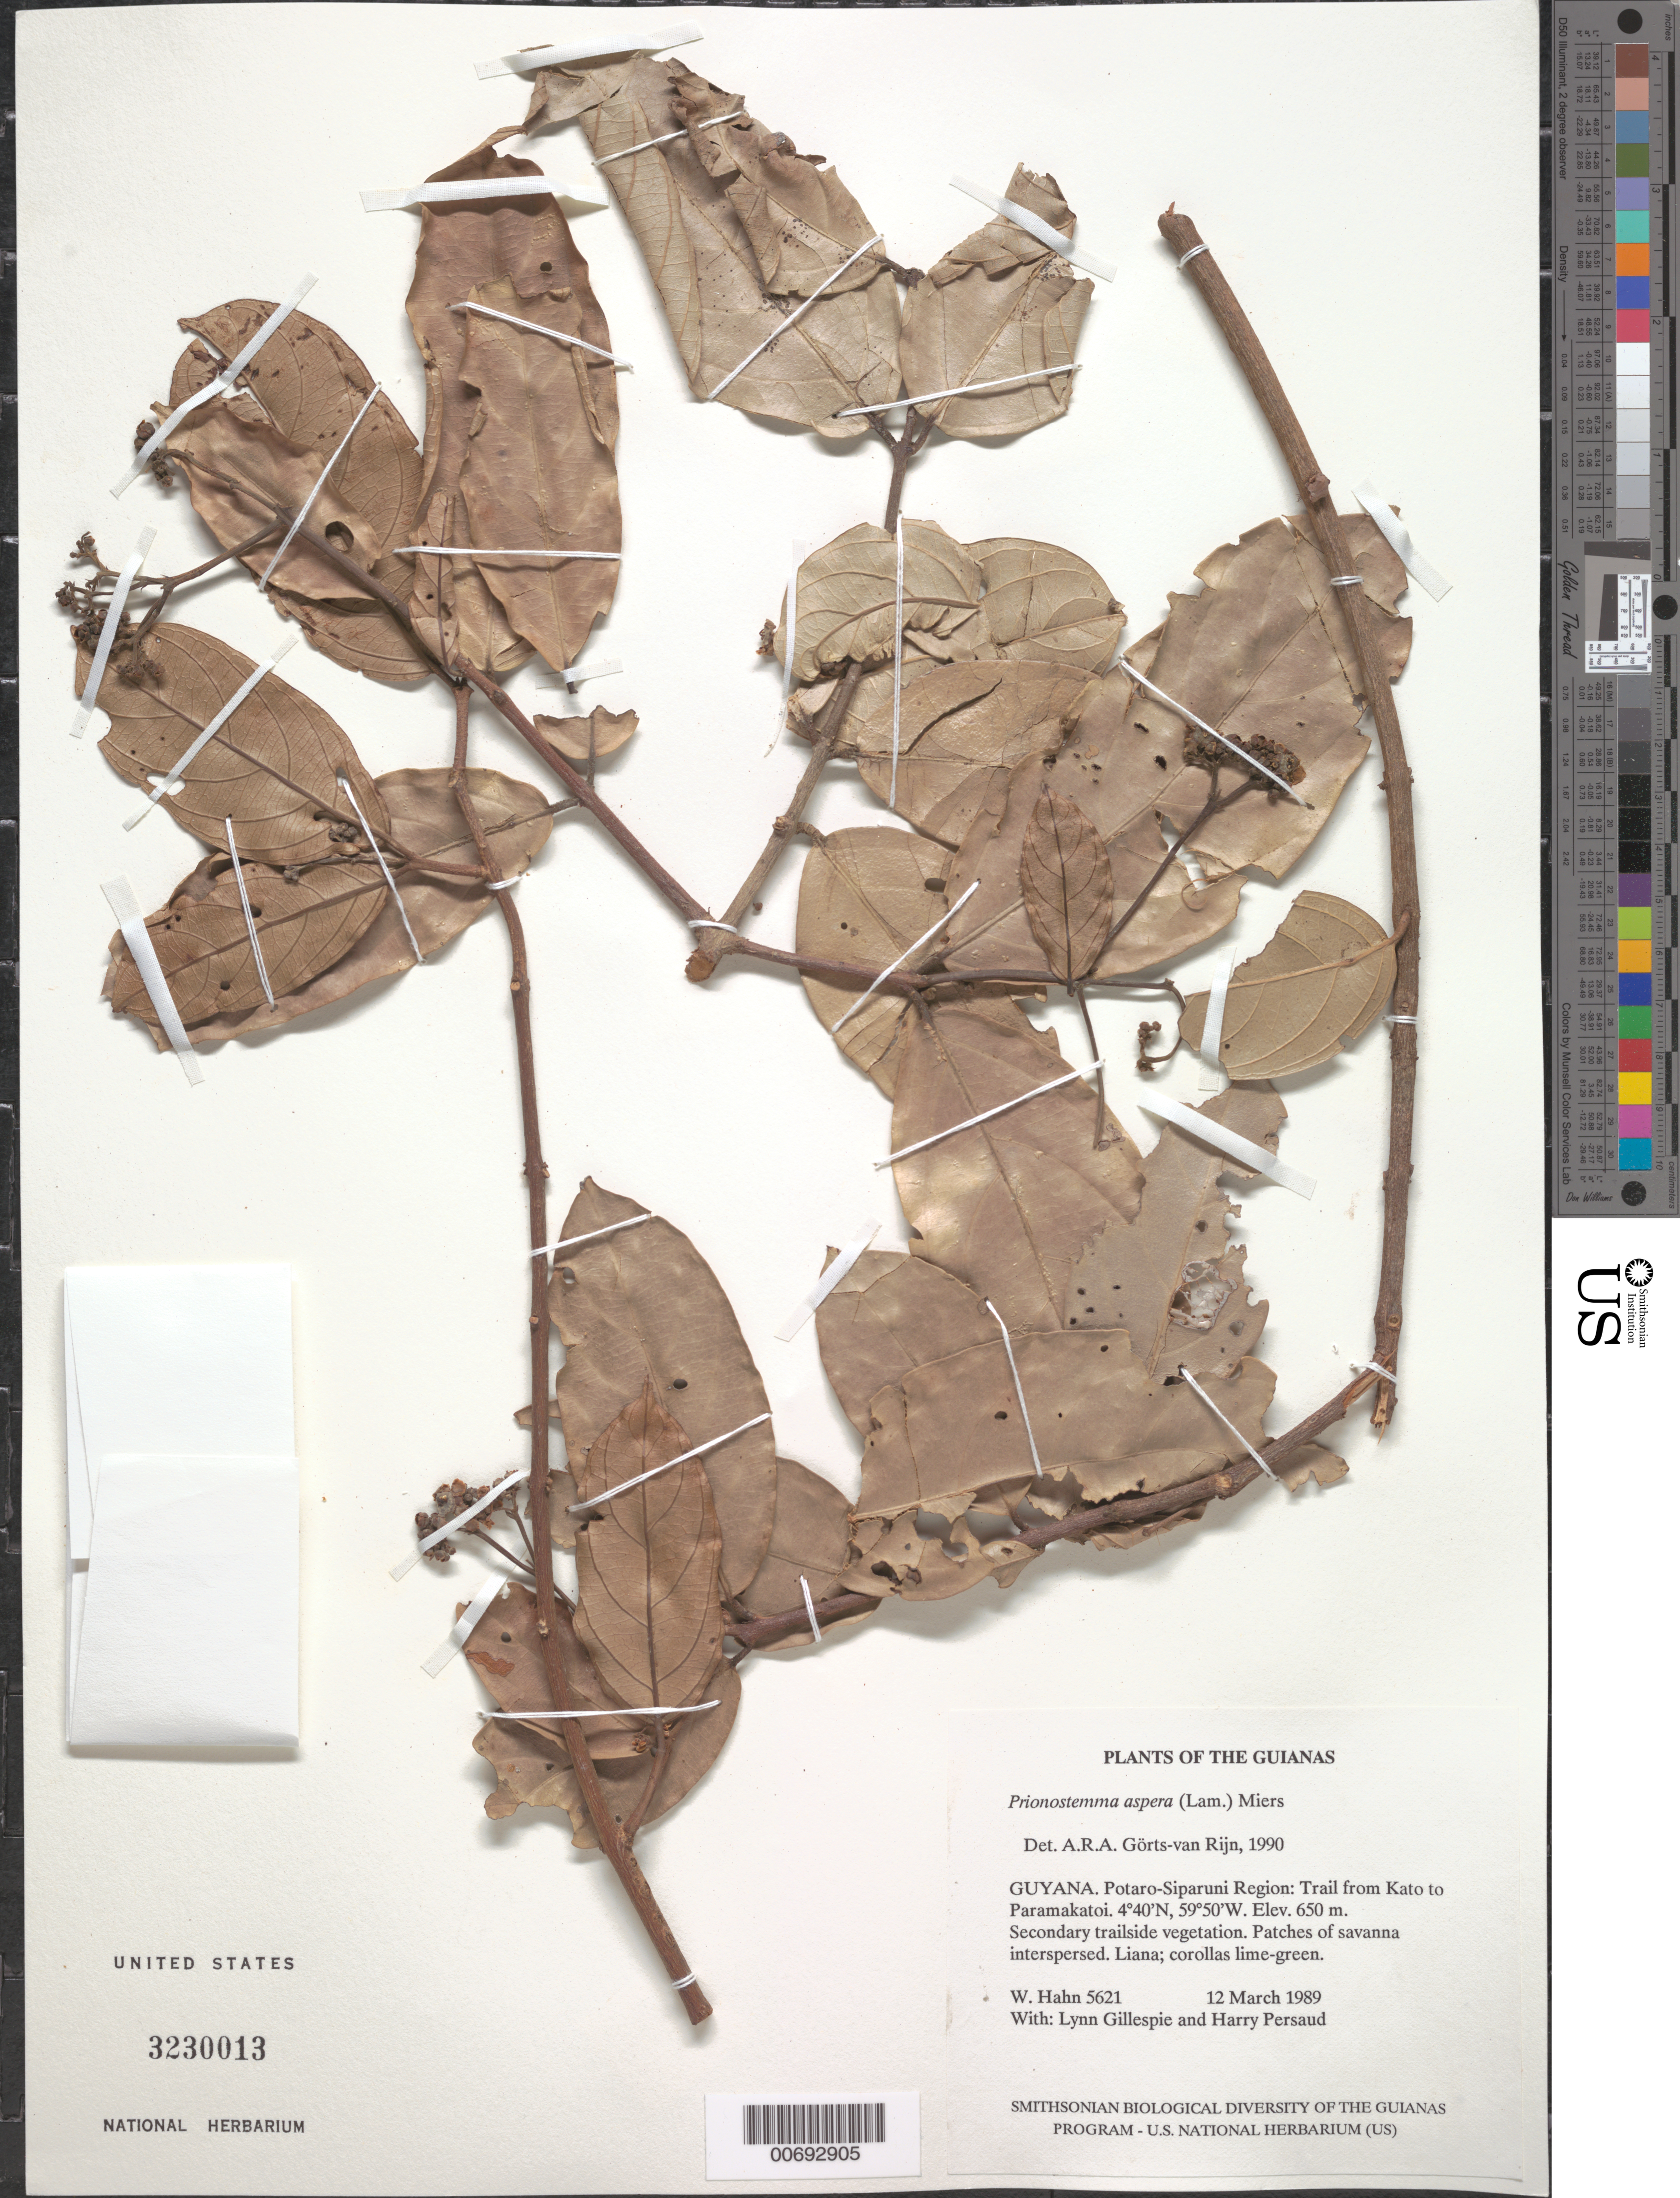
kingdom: Plantae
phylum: Tracheophyta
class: Magnoliopsida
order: Celastrales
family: Celastraceae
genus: Prionostemma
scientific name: Prionostemma aspera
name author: (Lam.) Miers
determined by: Görts-van Rijn, A. R. A.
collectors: W. Hahn, L. J. Gillespie & H. Persaud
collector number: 5621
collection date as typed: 12 March 1989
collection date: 1989-03-12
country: Guyana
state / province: Potaro-Siparuni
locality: Trail from Kato to Paramakatoi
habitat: Secondary trailside vegetation. Patches of savanna interspersed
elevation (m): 650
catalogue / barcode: US 3230013